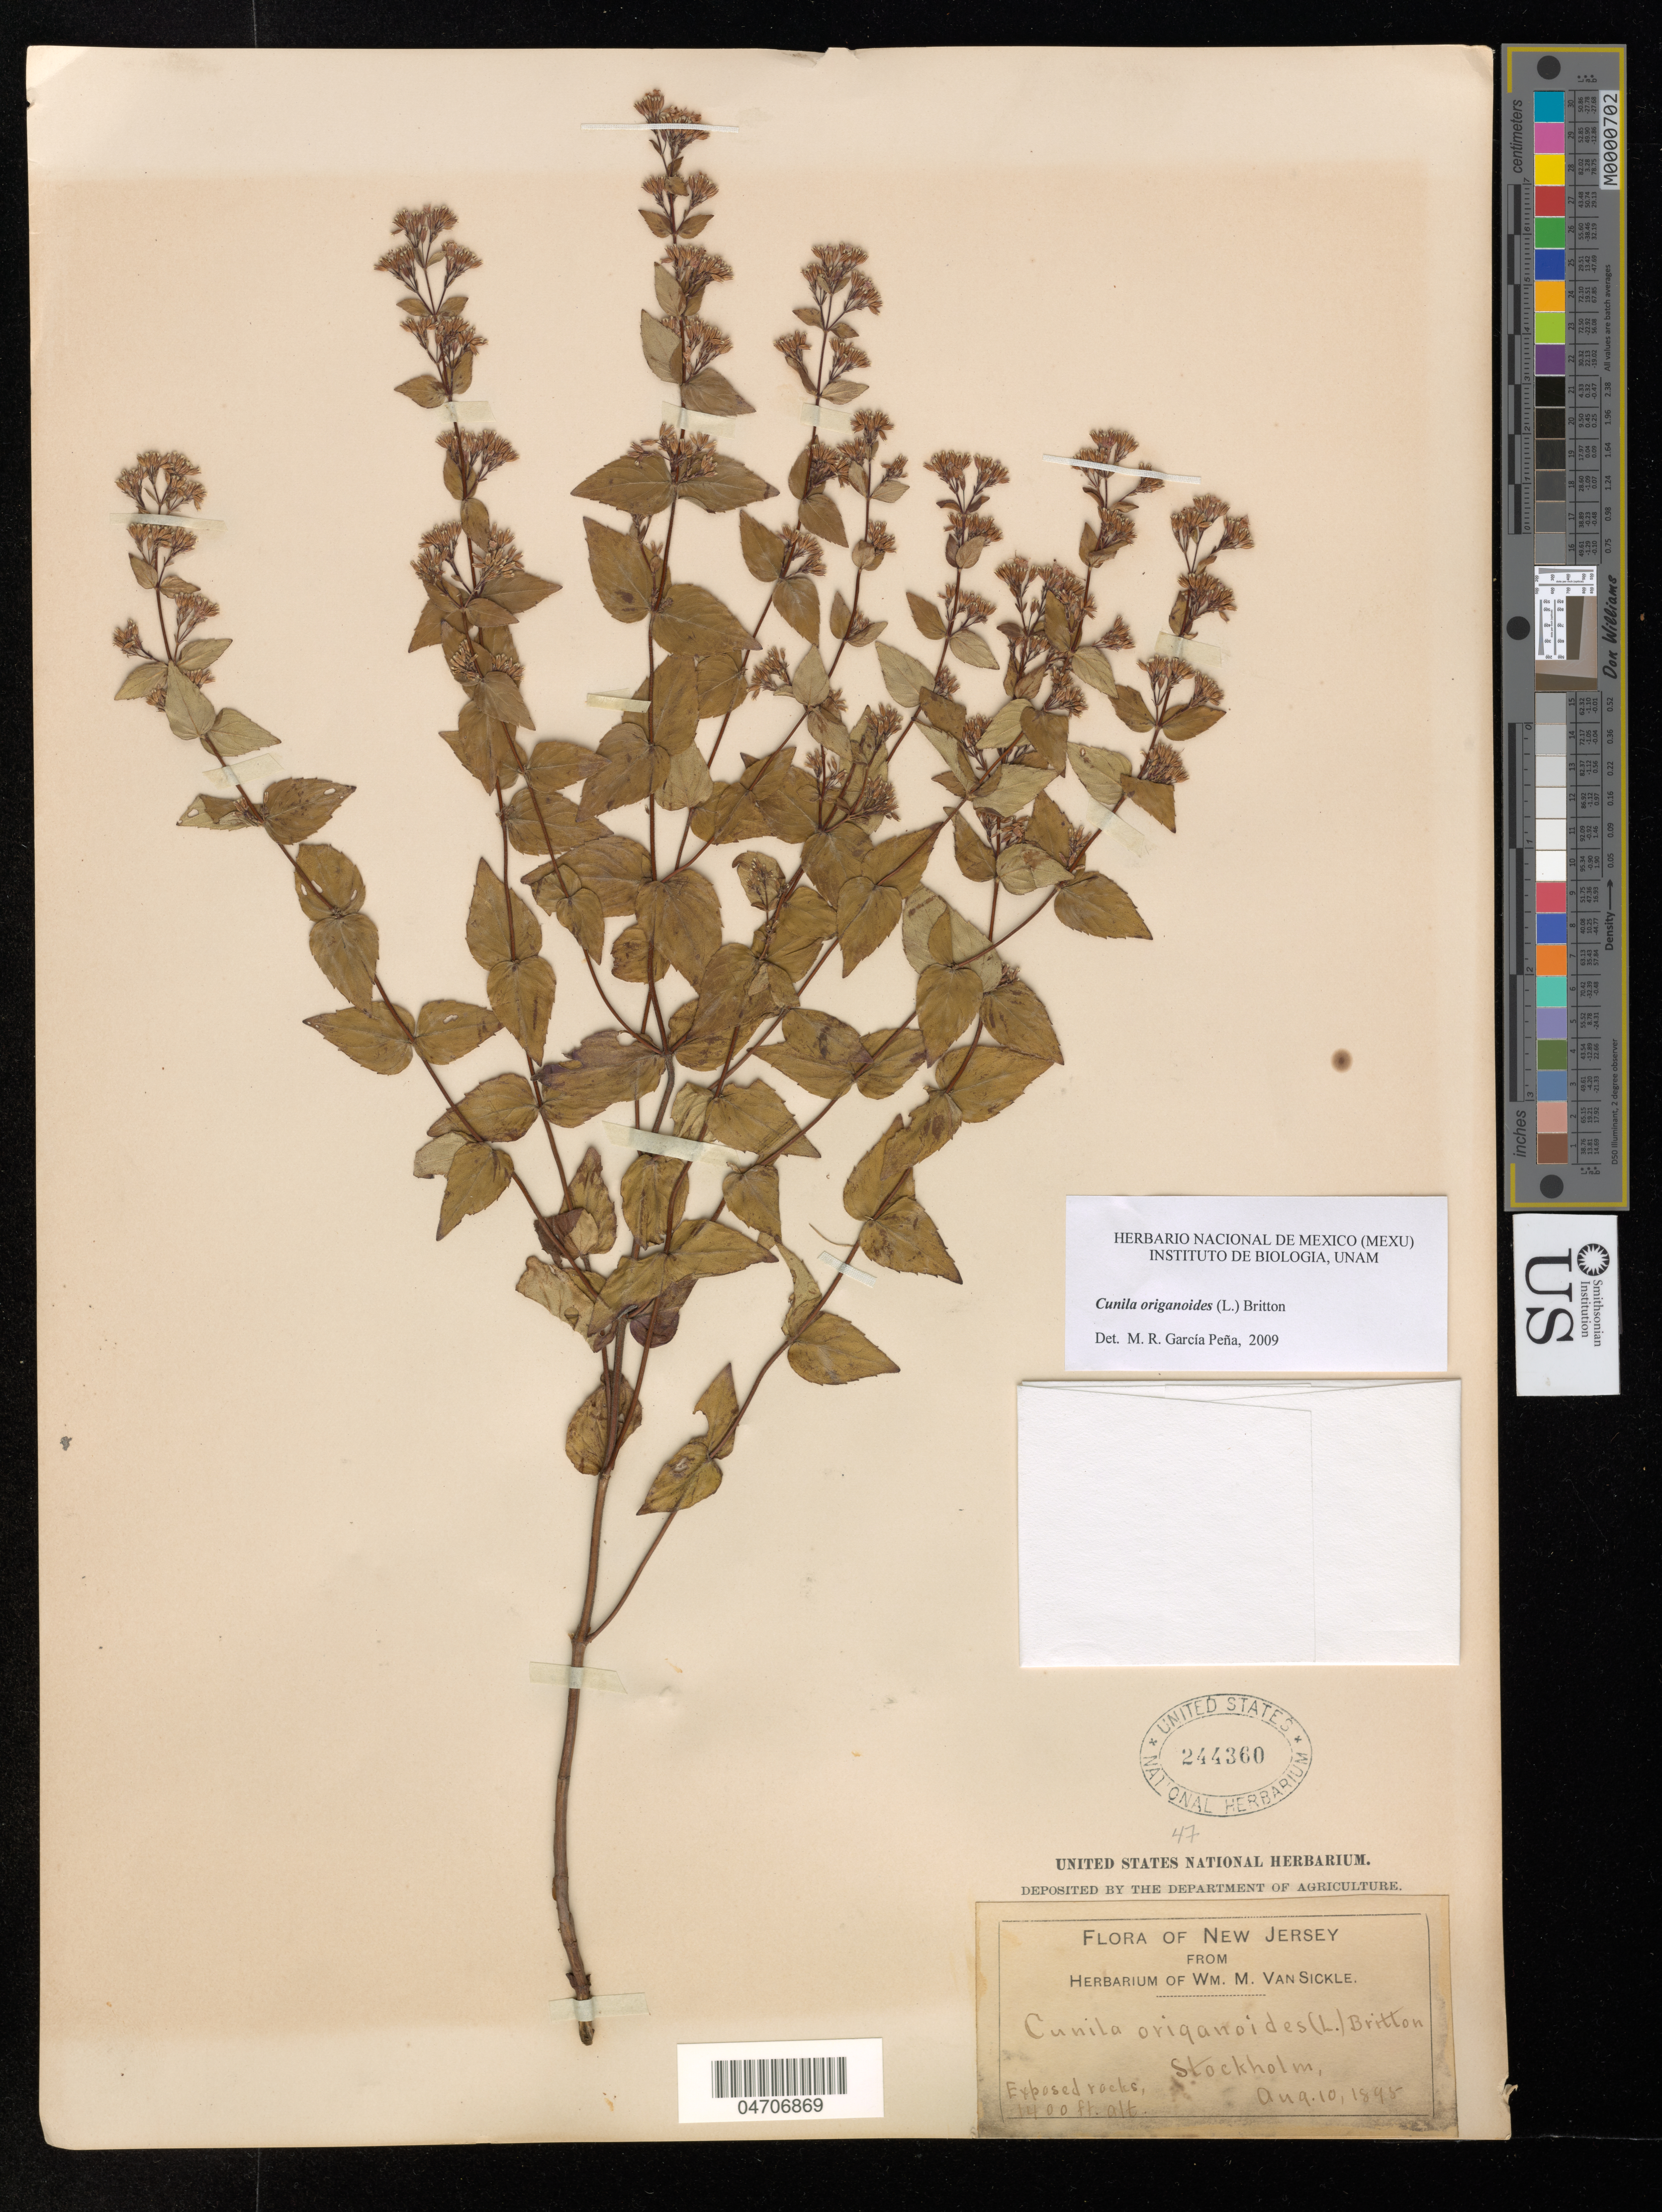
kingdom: Plantae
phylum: Tracheophyta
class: Magnoliopsida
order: Lamiales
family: Lamiaceae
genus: Cunila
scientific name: Cunila origanoides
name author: (L.) Britton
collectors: ex herb. Wm. M. Van Sickle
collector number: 47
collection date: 1895-08-10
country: United States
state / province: New Jersey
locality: Stockholm.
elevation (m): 427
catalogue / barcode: US 244360